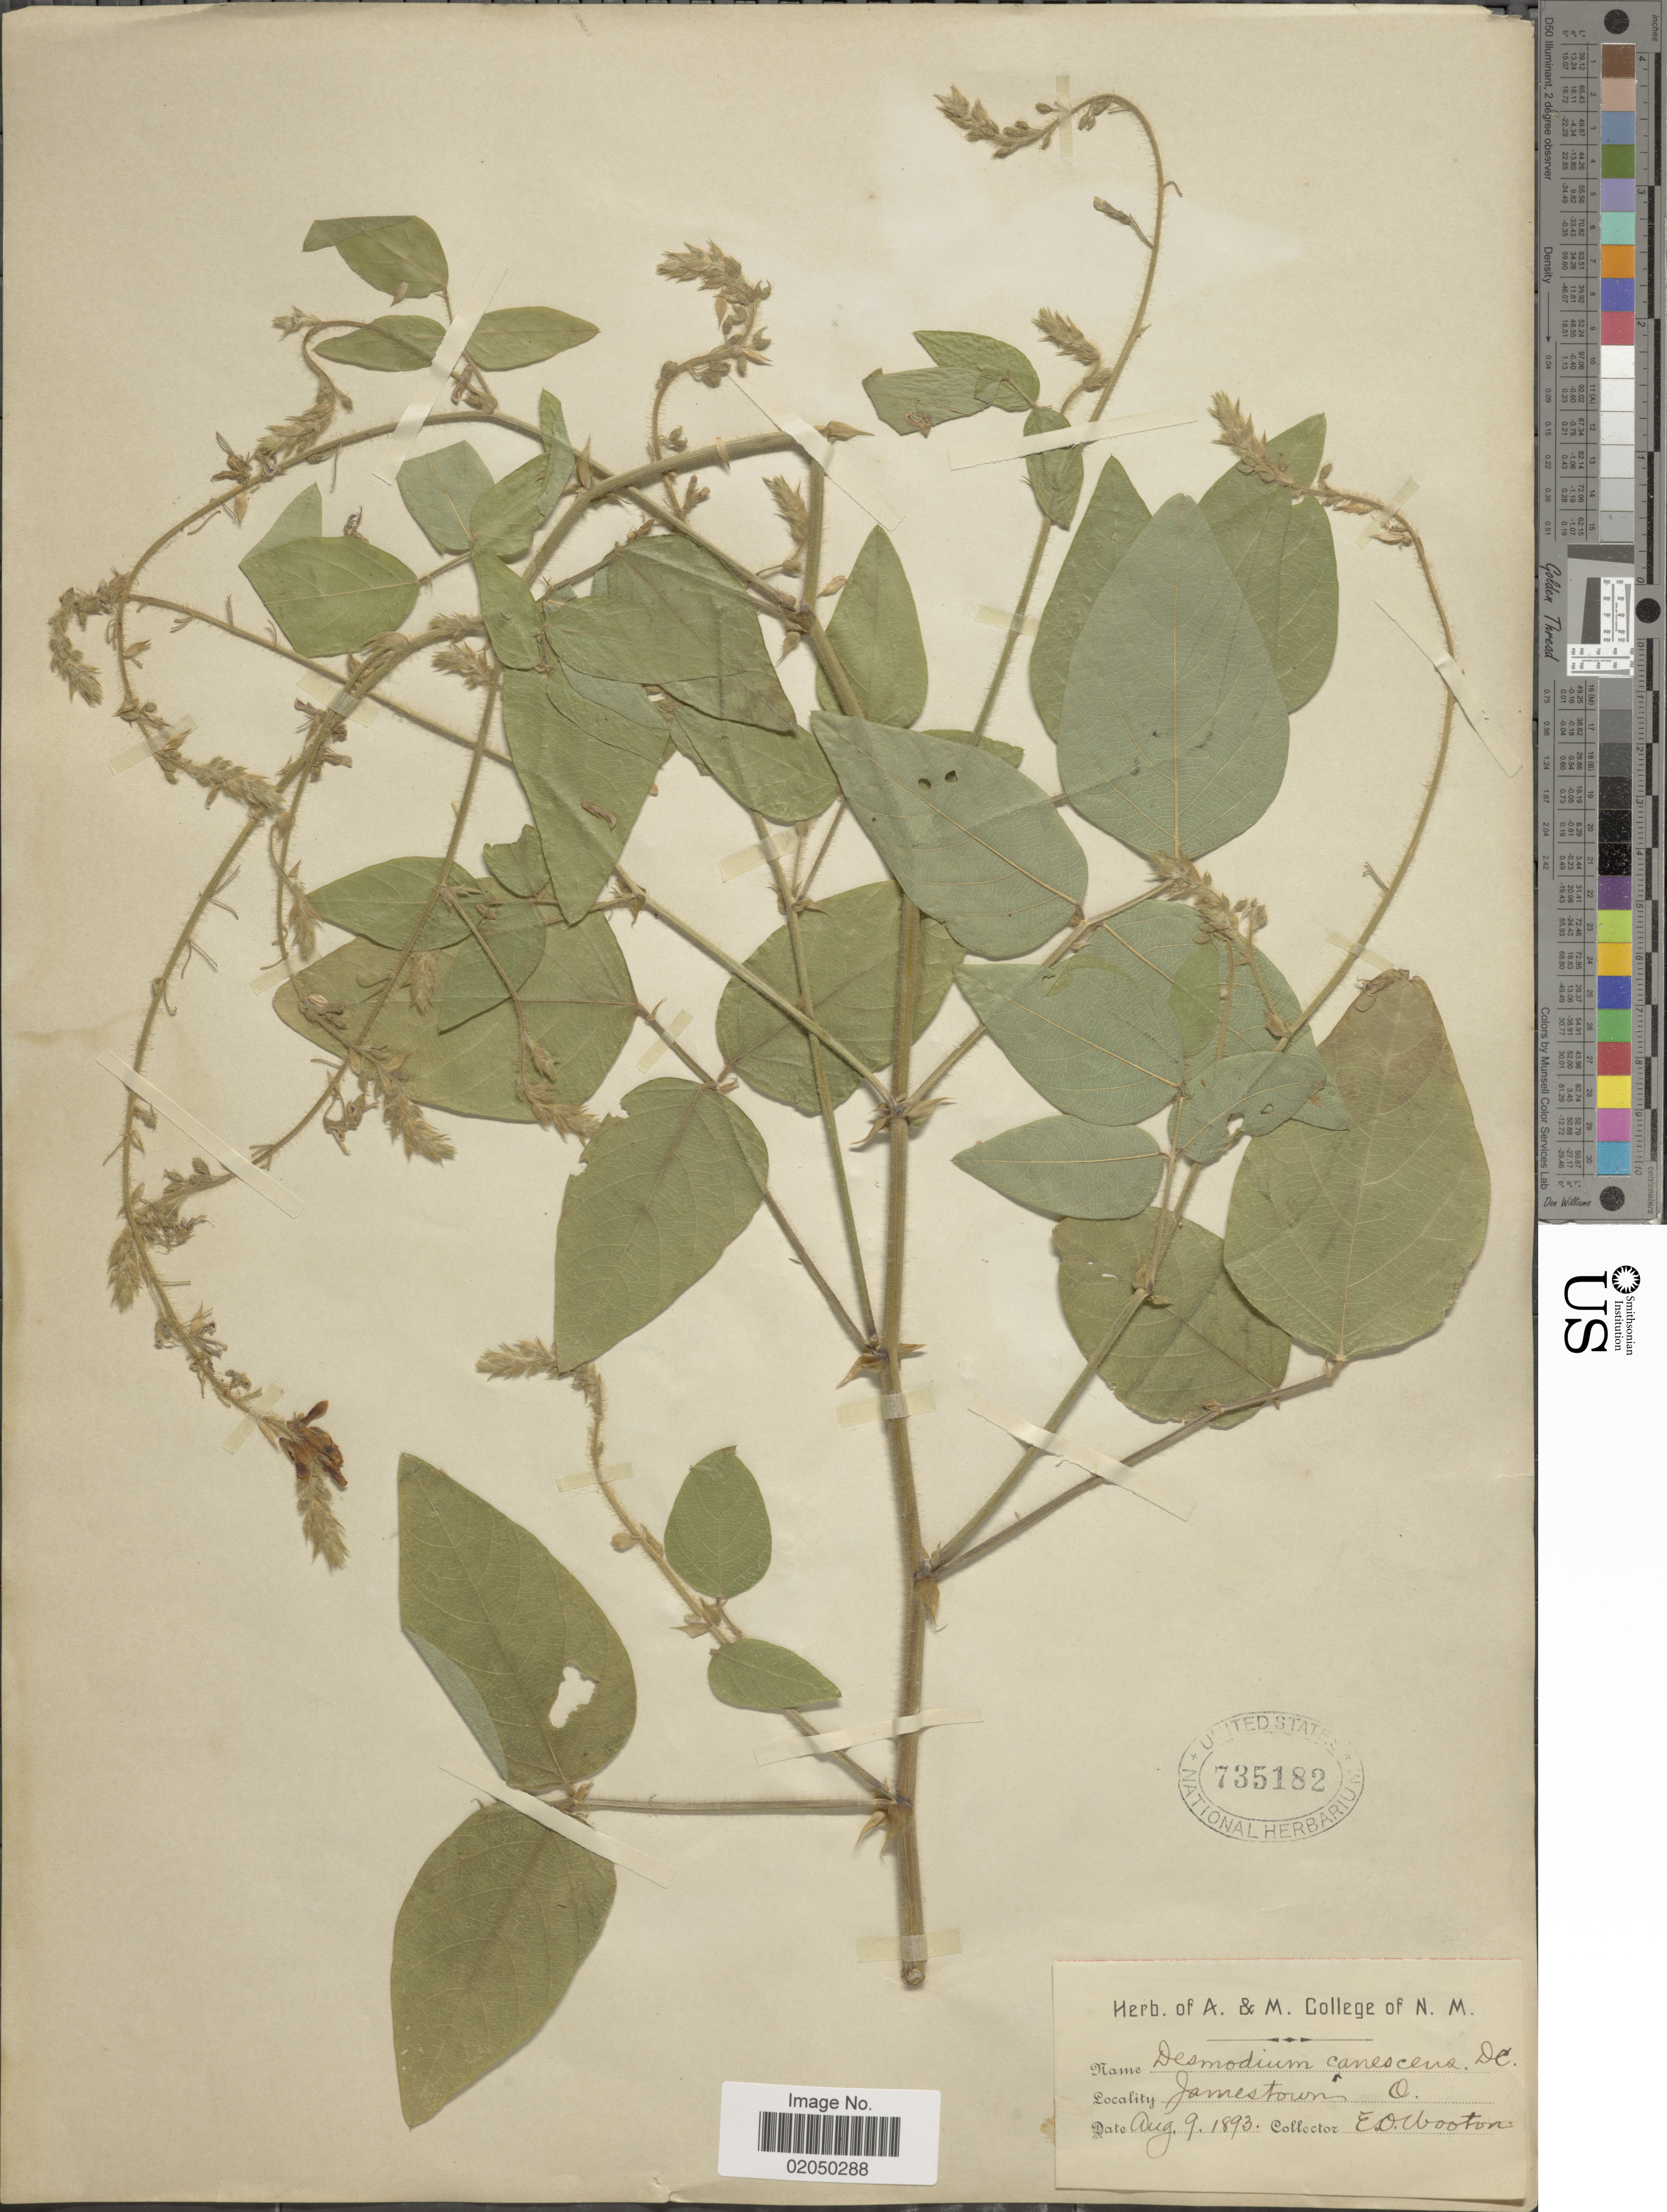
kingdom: Plantae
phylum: Tracheophyta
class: Magnoliopsida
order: Fabales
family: Fabaceae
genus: Desmodium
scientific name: Desmodium canescens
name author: (L.) DC.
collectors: E. O. Wooton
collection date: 1893-08-09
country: Canada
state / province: Ontario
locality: Jamestown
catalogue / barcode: US 735182